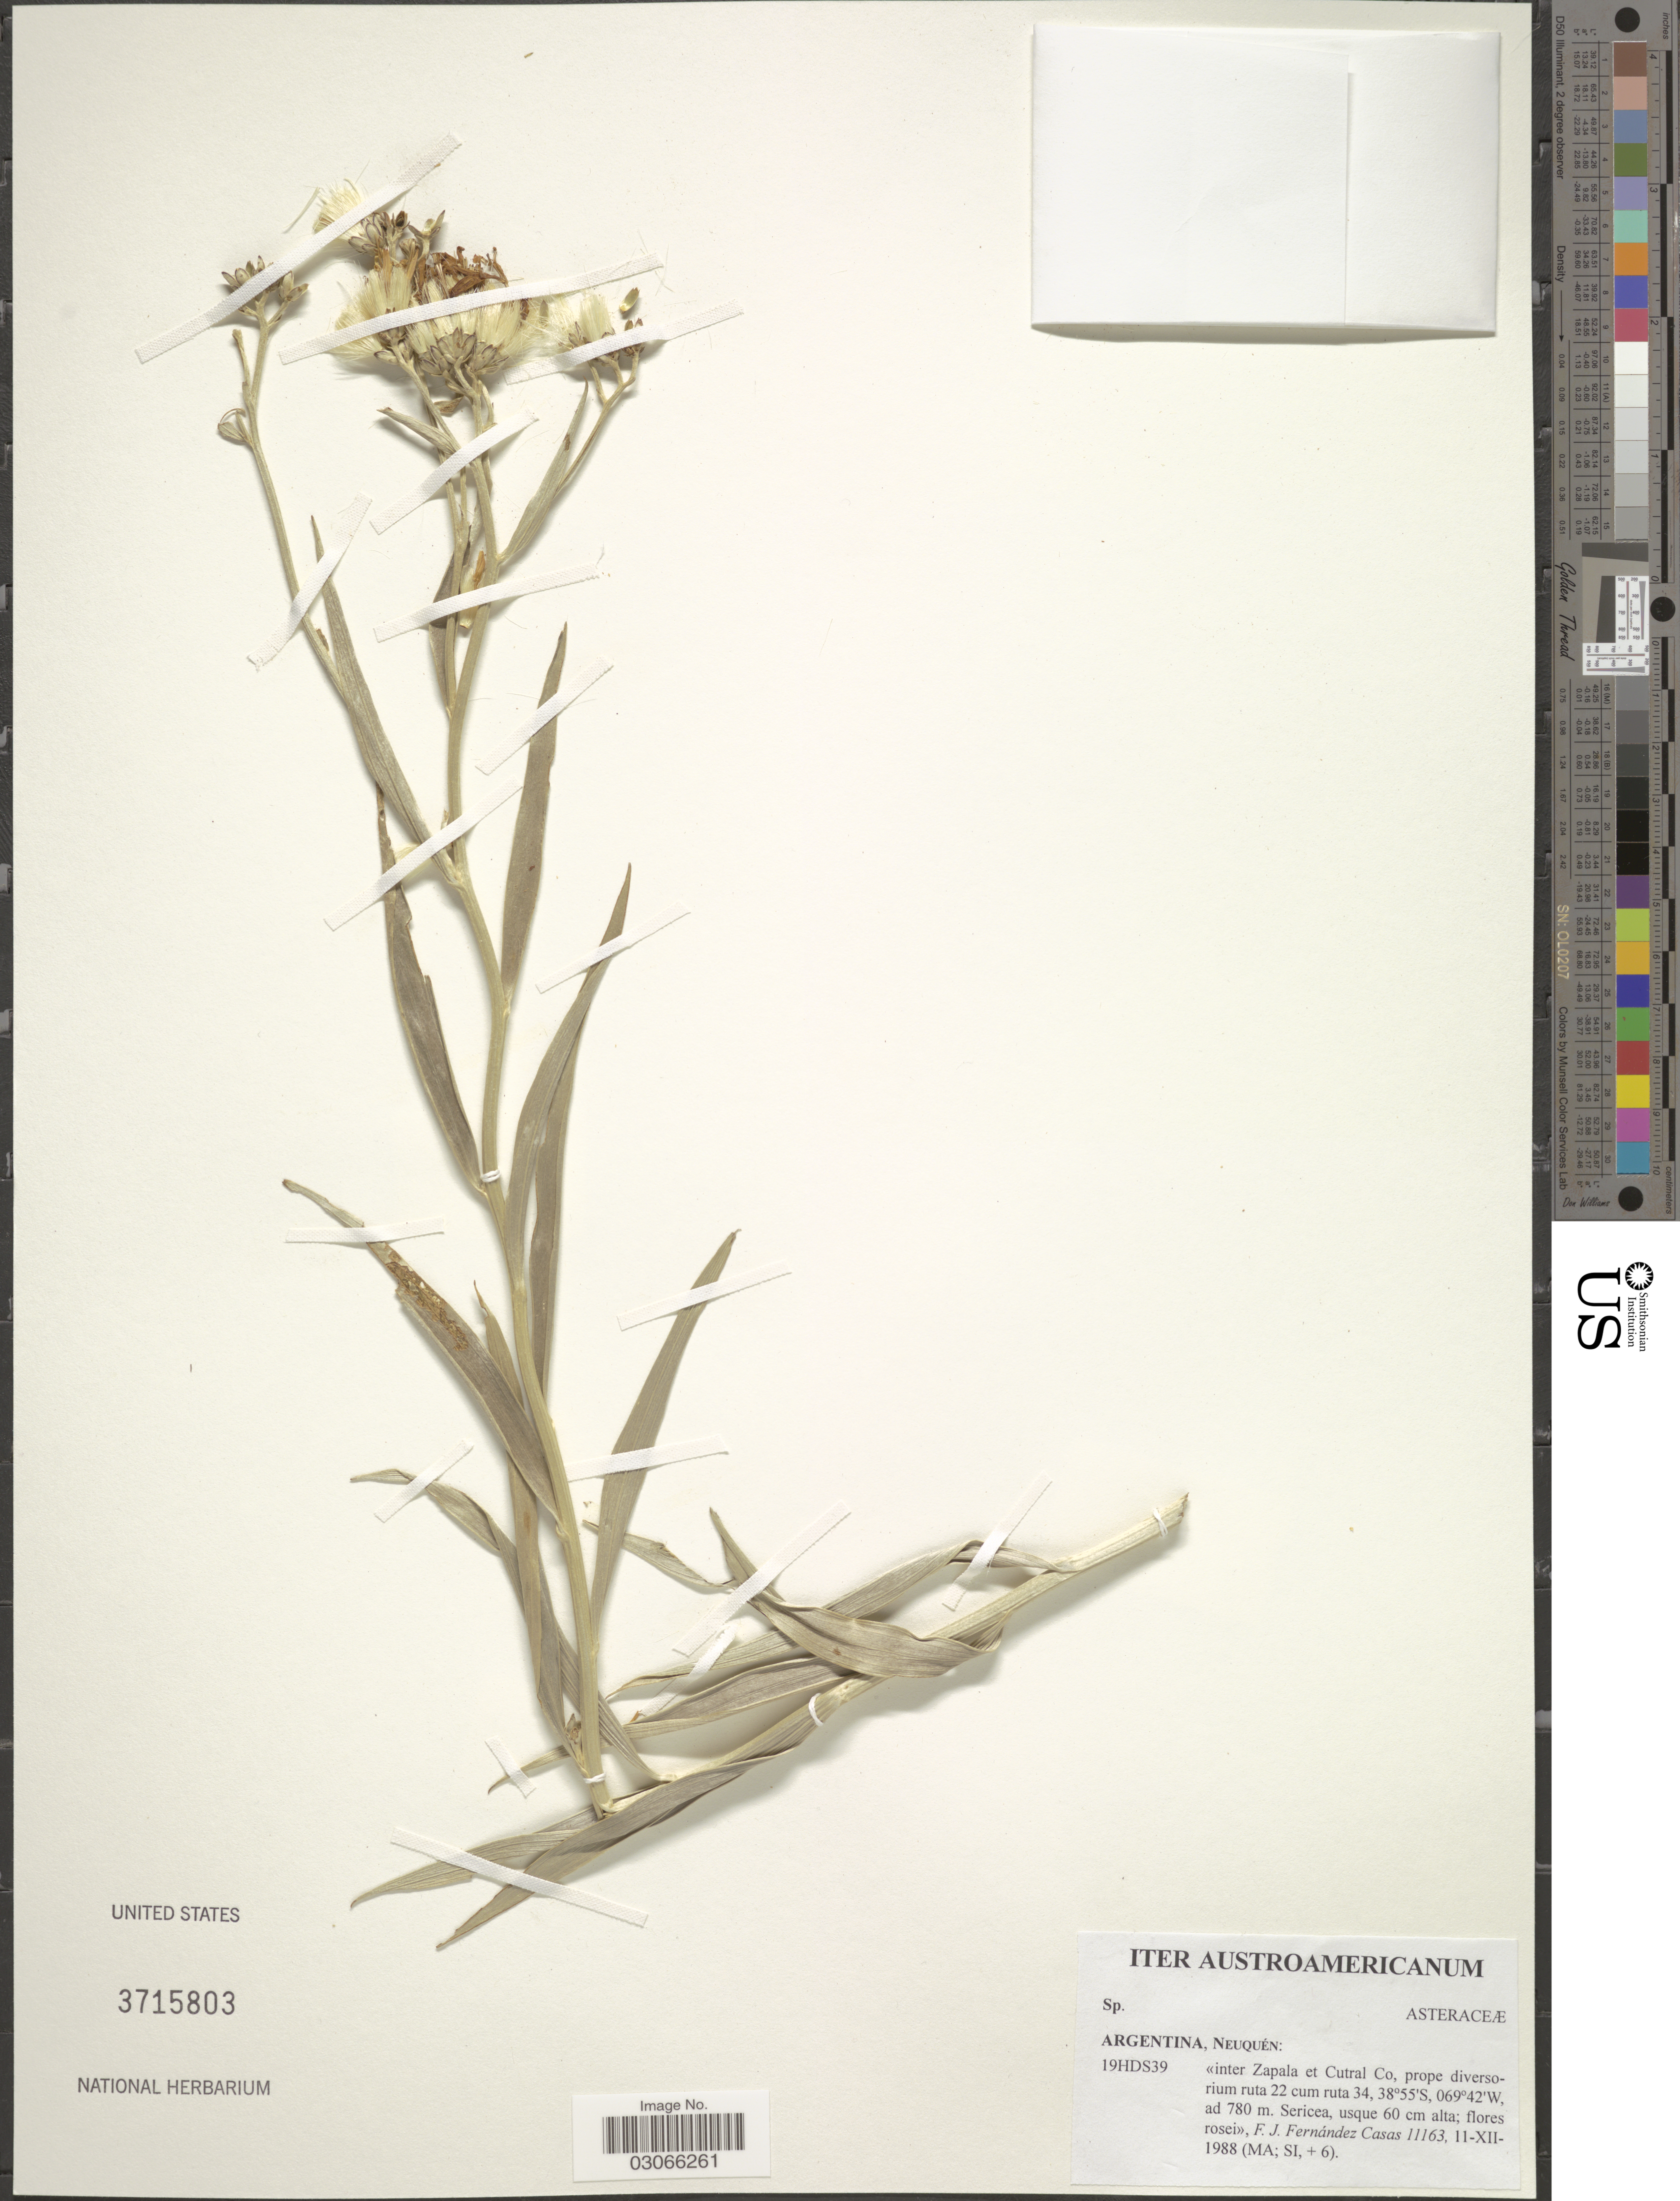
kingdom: Plantae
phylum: Tracheophyta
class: Magnoliopsida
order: Asterales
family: Asteraceae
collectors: F. Fernández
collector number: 11163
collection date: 1988-12-11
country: Argentina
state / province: Neuquen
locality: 19HDS39. [unsure placement] <<inter Zapala et Cutral Co, prope diversorium ruta 22 cum ruta 34>>.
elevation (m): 780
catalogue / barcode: US 3715803